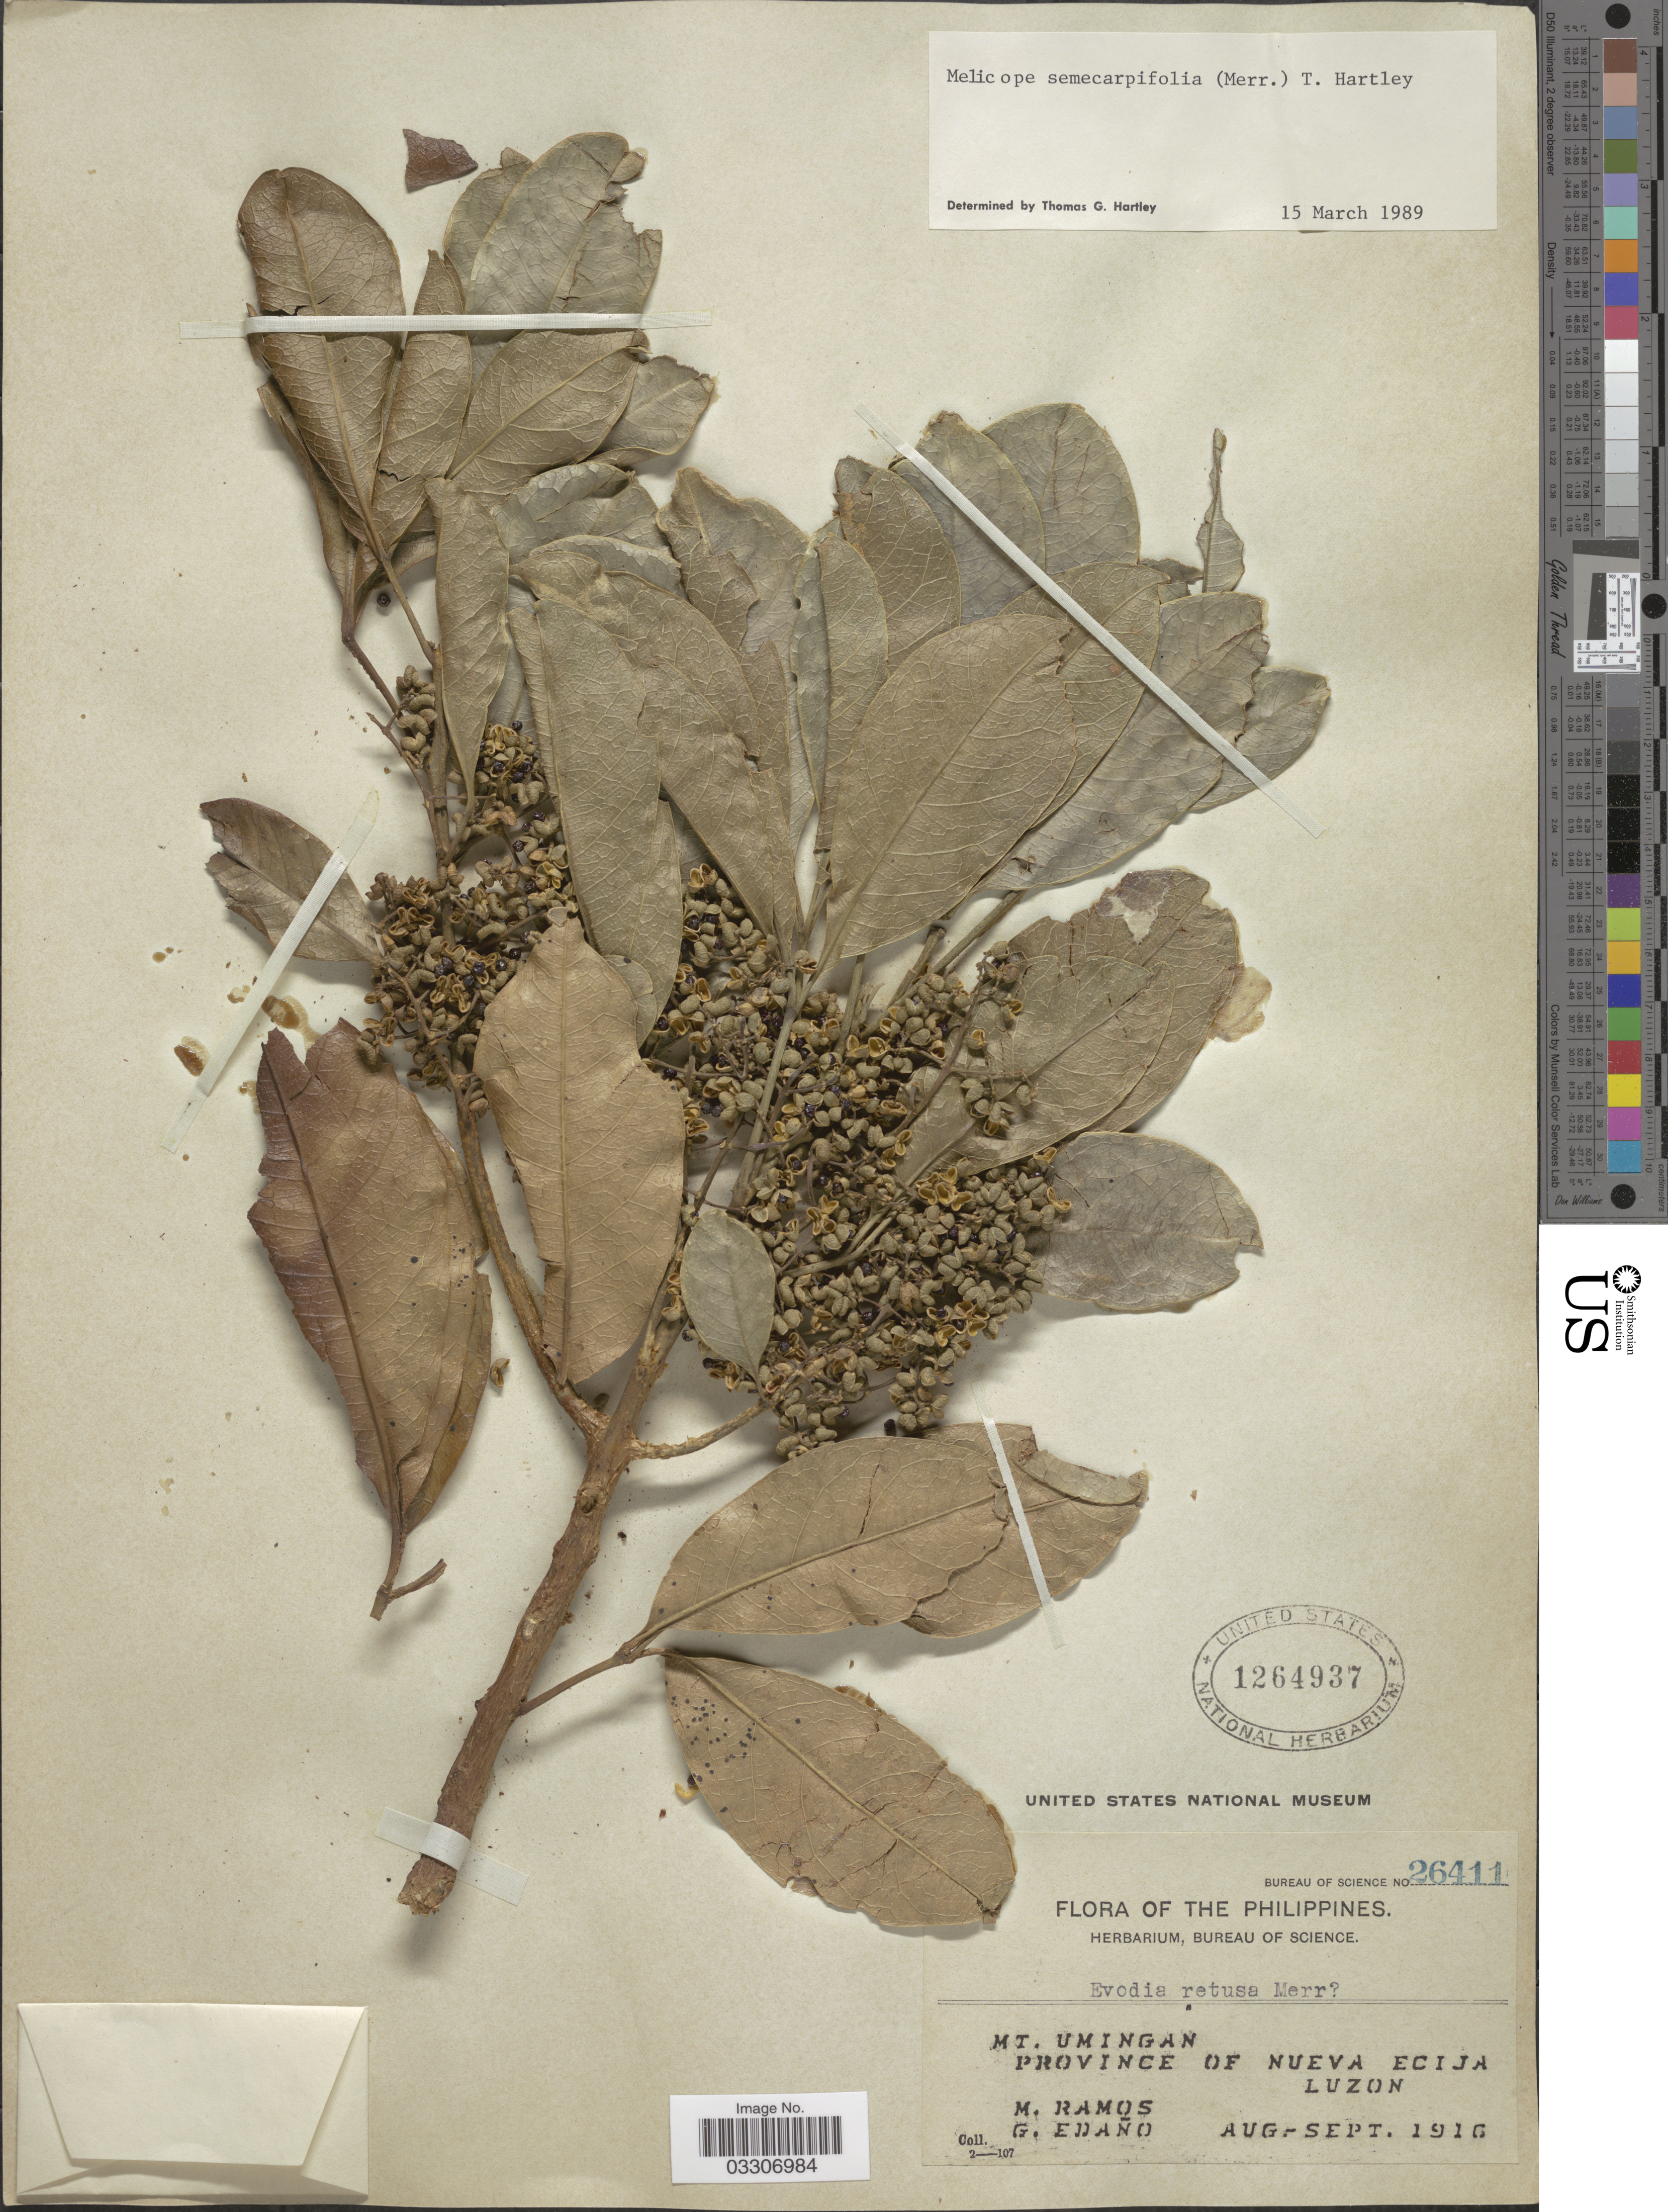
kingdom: Plantae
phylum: Tracheophyta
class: Magnoliopsida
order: Sapindales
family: Rutaceae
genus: Melicope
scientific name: Melicope semecarpifolia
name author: (Merr.) T.G. Hartley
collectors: M. Ramos & G. Edaño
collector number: Bureau of Science 26411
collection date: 1916-08/1916-09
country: Philippines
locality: Mt. Umingan, Province of Nueva Ecija, Luzon.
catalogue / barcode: US 1264937